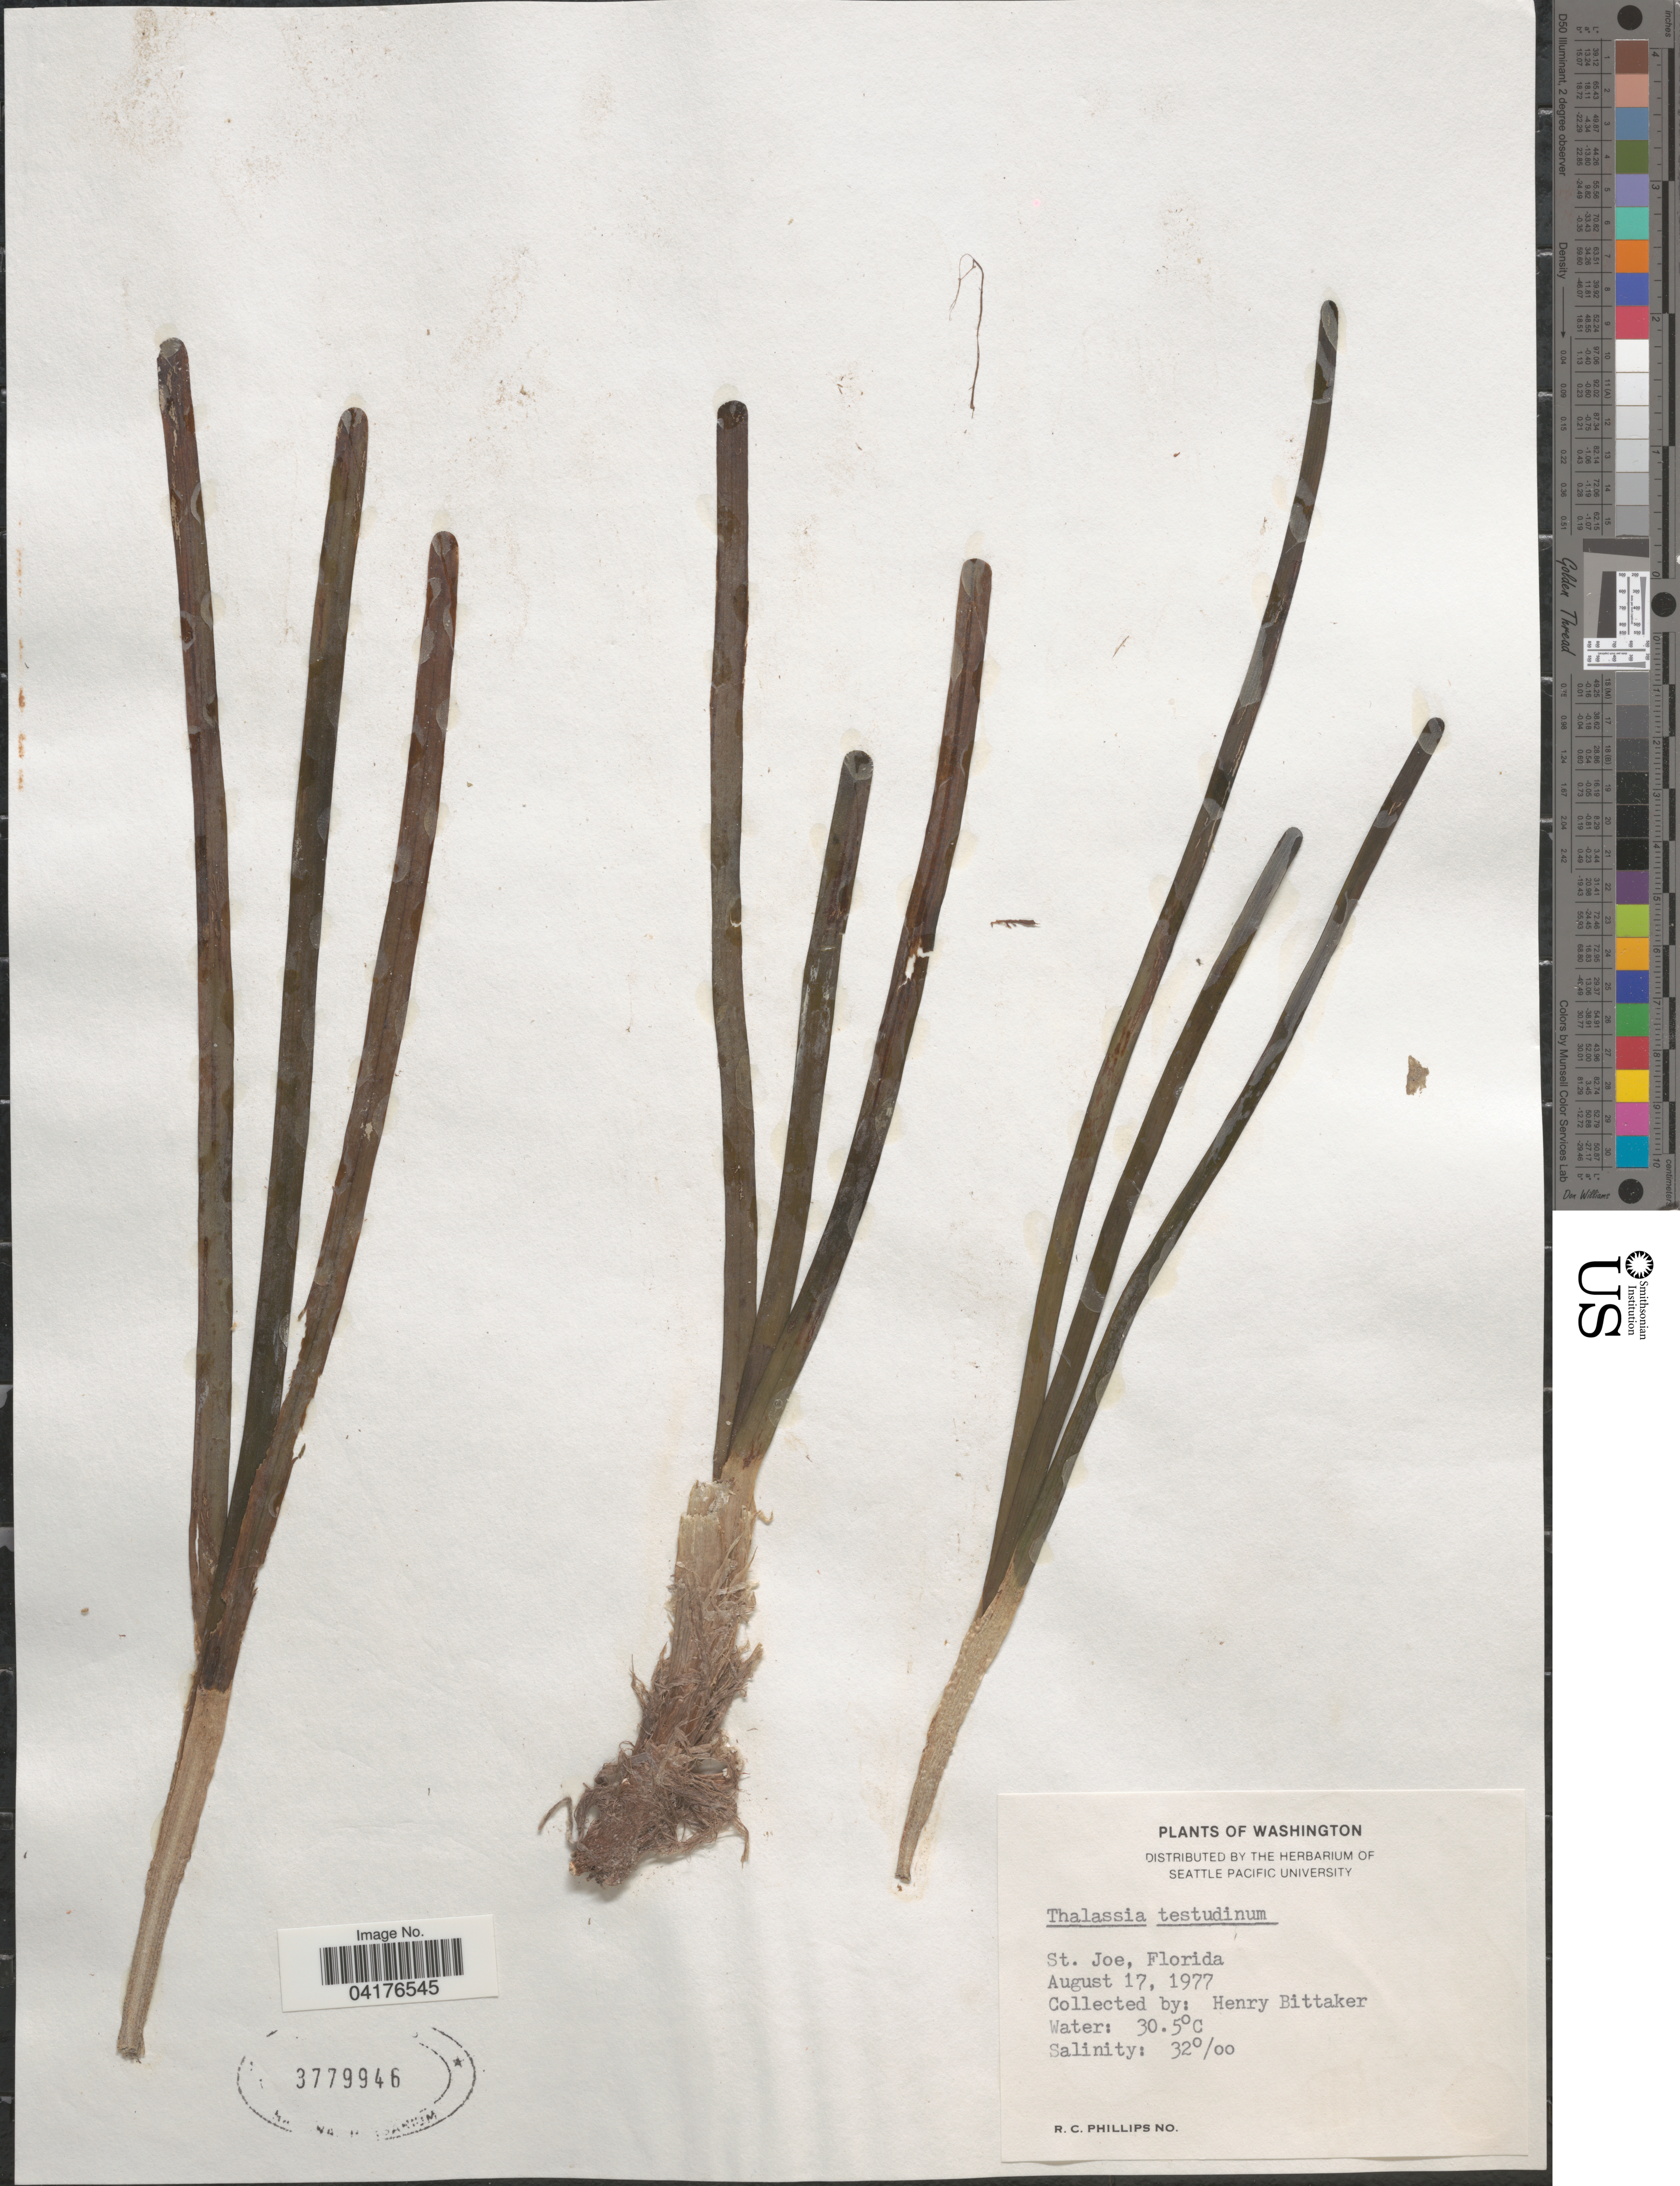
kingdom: Plantae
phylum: Tracheophyta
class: Liliopsida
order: Alismatales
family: Hydrocharitaceae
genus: Thalassia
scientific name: Thalassia testudinum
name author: Banks & Sol. ex K.D. Koenig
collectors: H. Bittaker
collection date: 1977-08-17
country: United States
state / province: Florida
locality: St. Joe.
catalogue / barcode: US 3779946